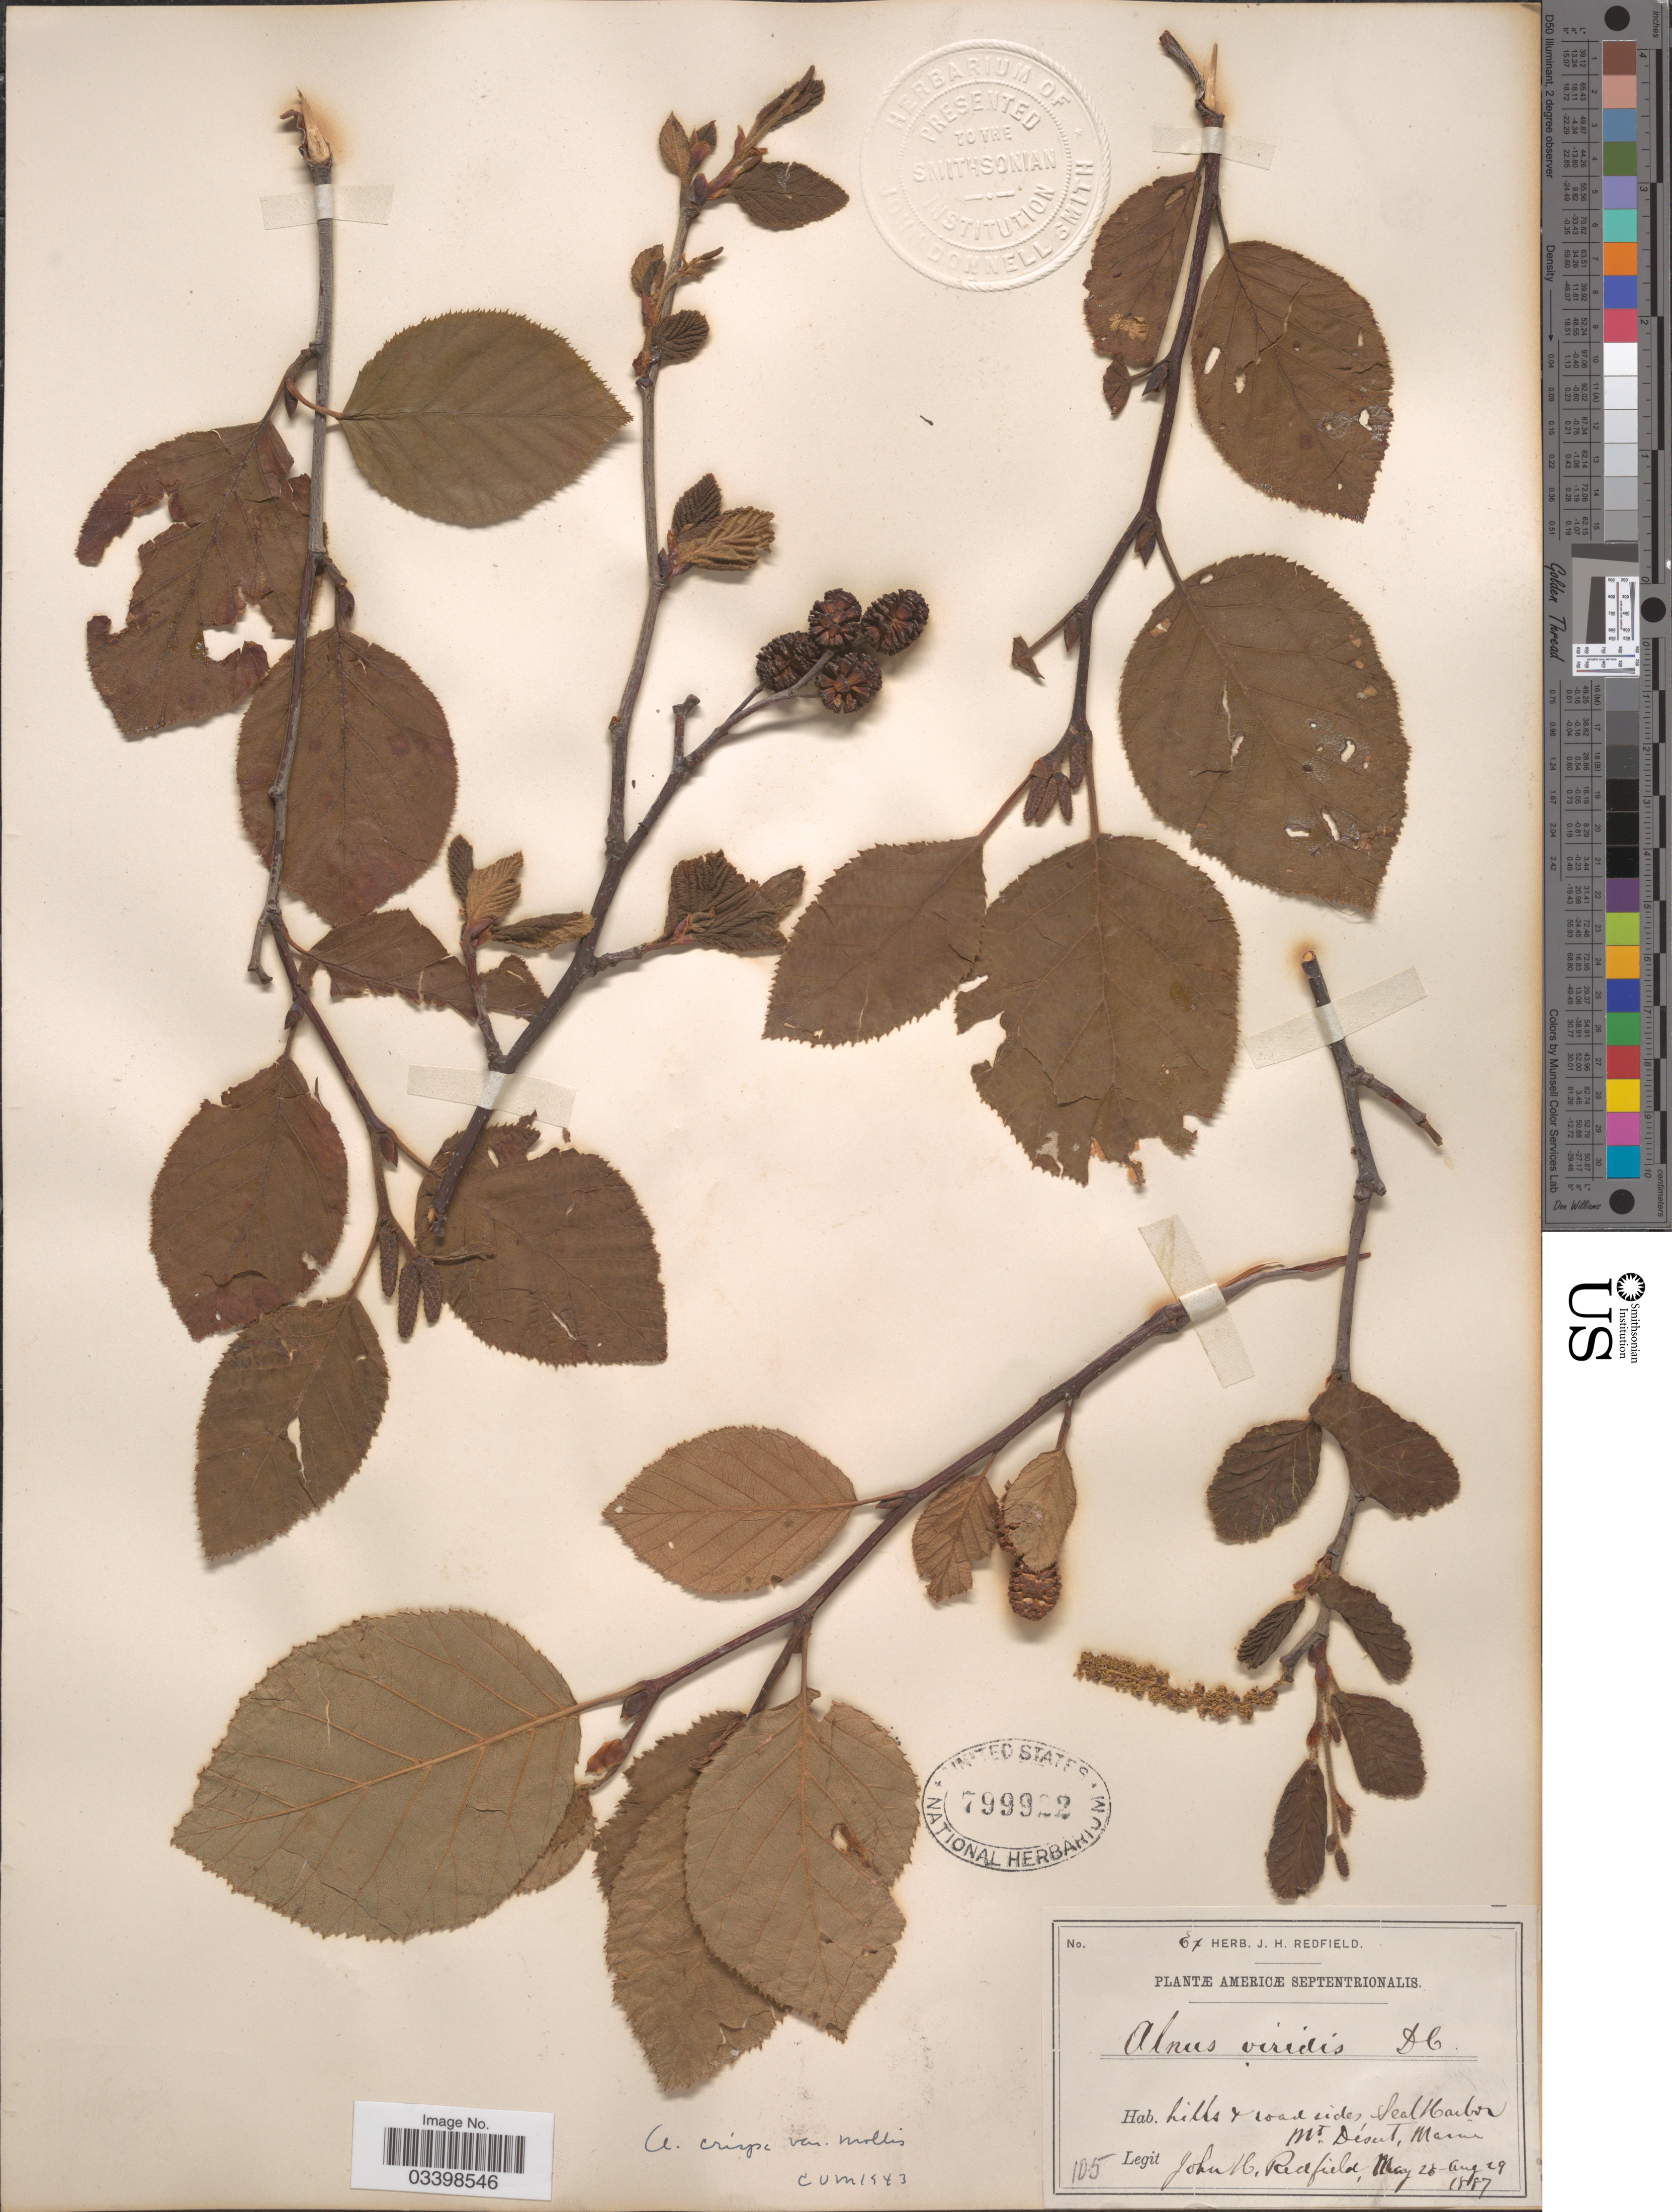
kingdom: Plantae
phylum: Tracheophyta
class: Magnoliopsida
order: Fagales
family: Betulaceae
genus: Alnus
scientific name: Alnus viridis subsp. crispa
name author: (Aiton) Turrill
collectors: J. Redfield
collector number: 105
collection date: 1887-05-28/1887-08-29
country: United States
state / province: Maine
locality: Hills + road sides, Seal Harbor. Mt. Desert. Americæ Septentrionalis.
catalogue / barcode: US 799922